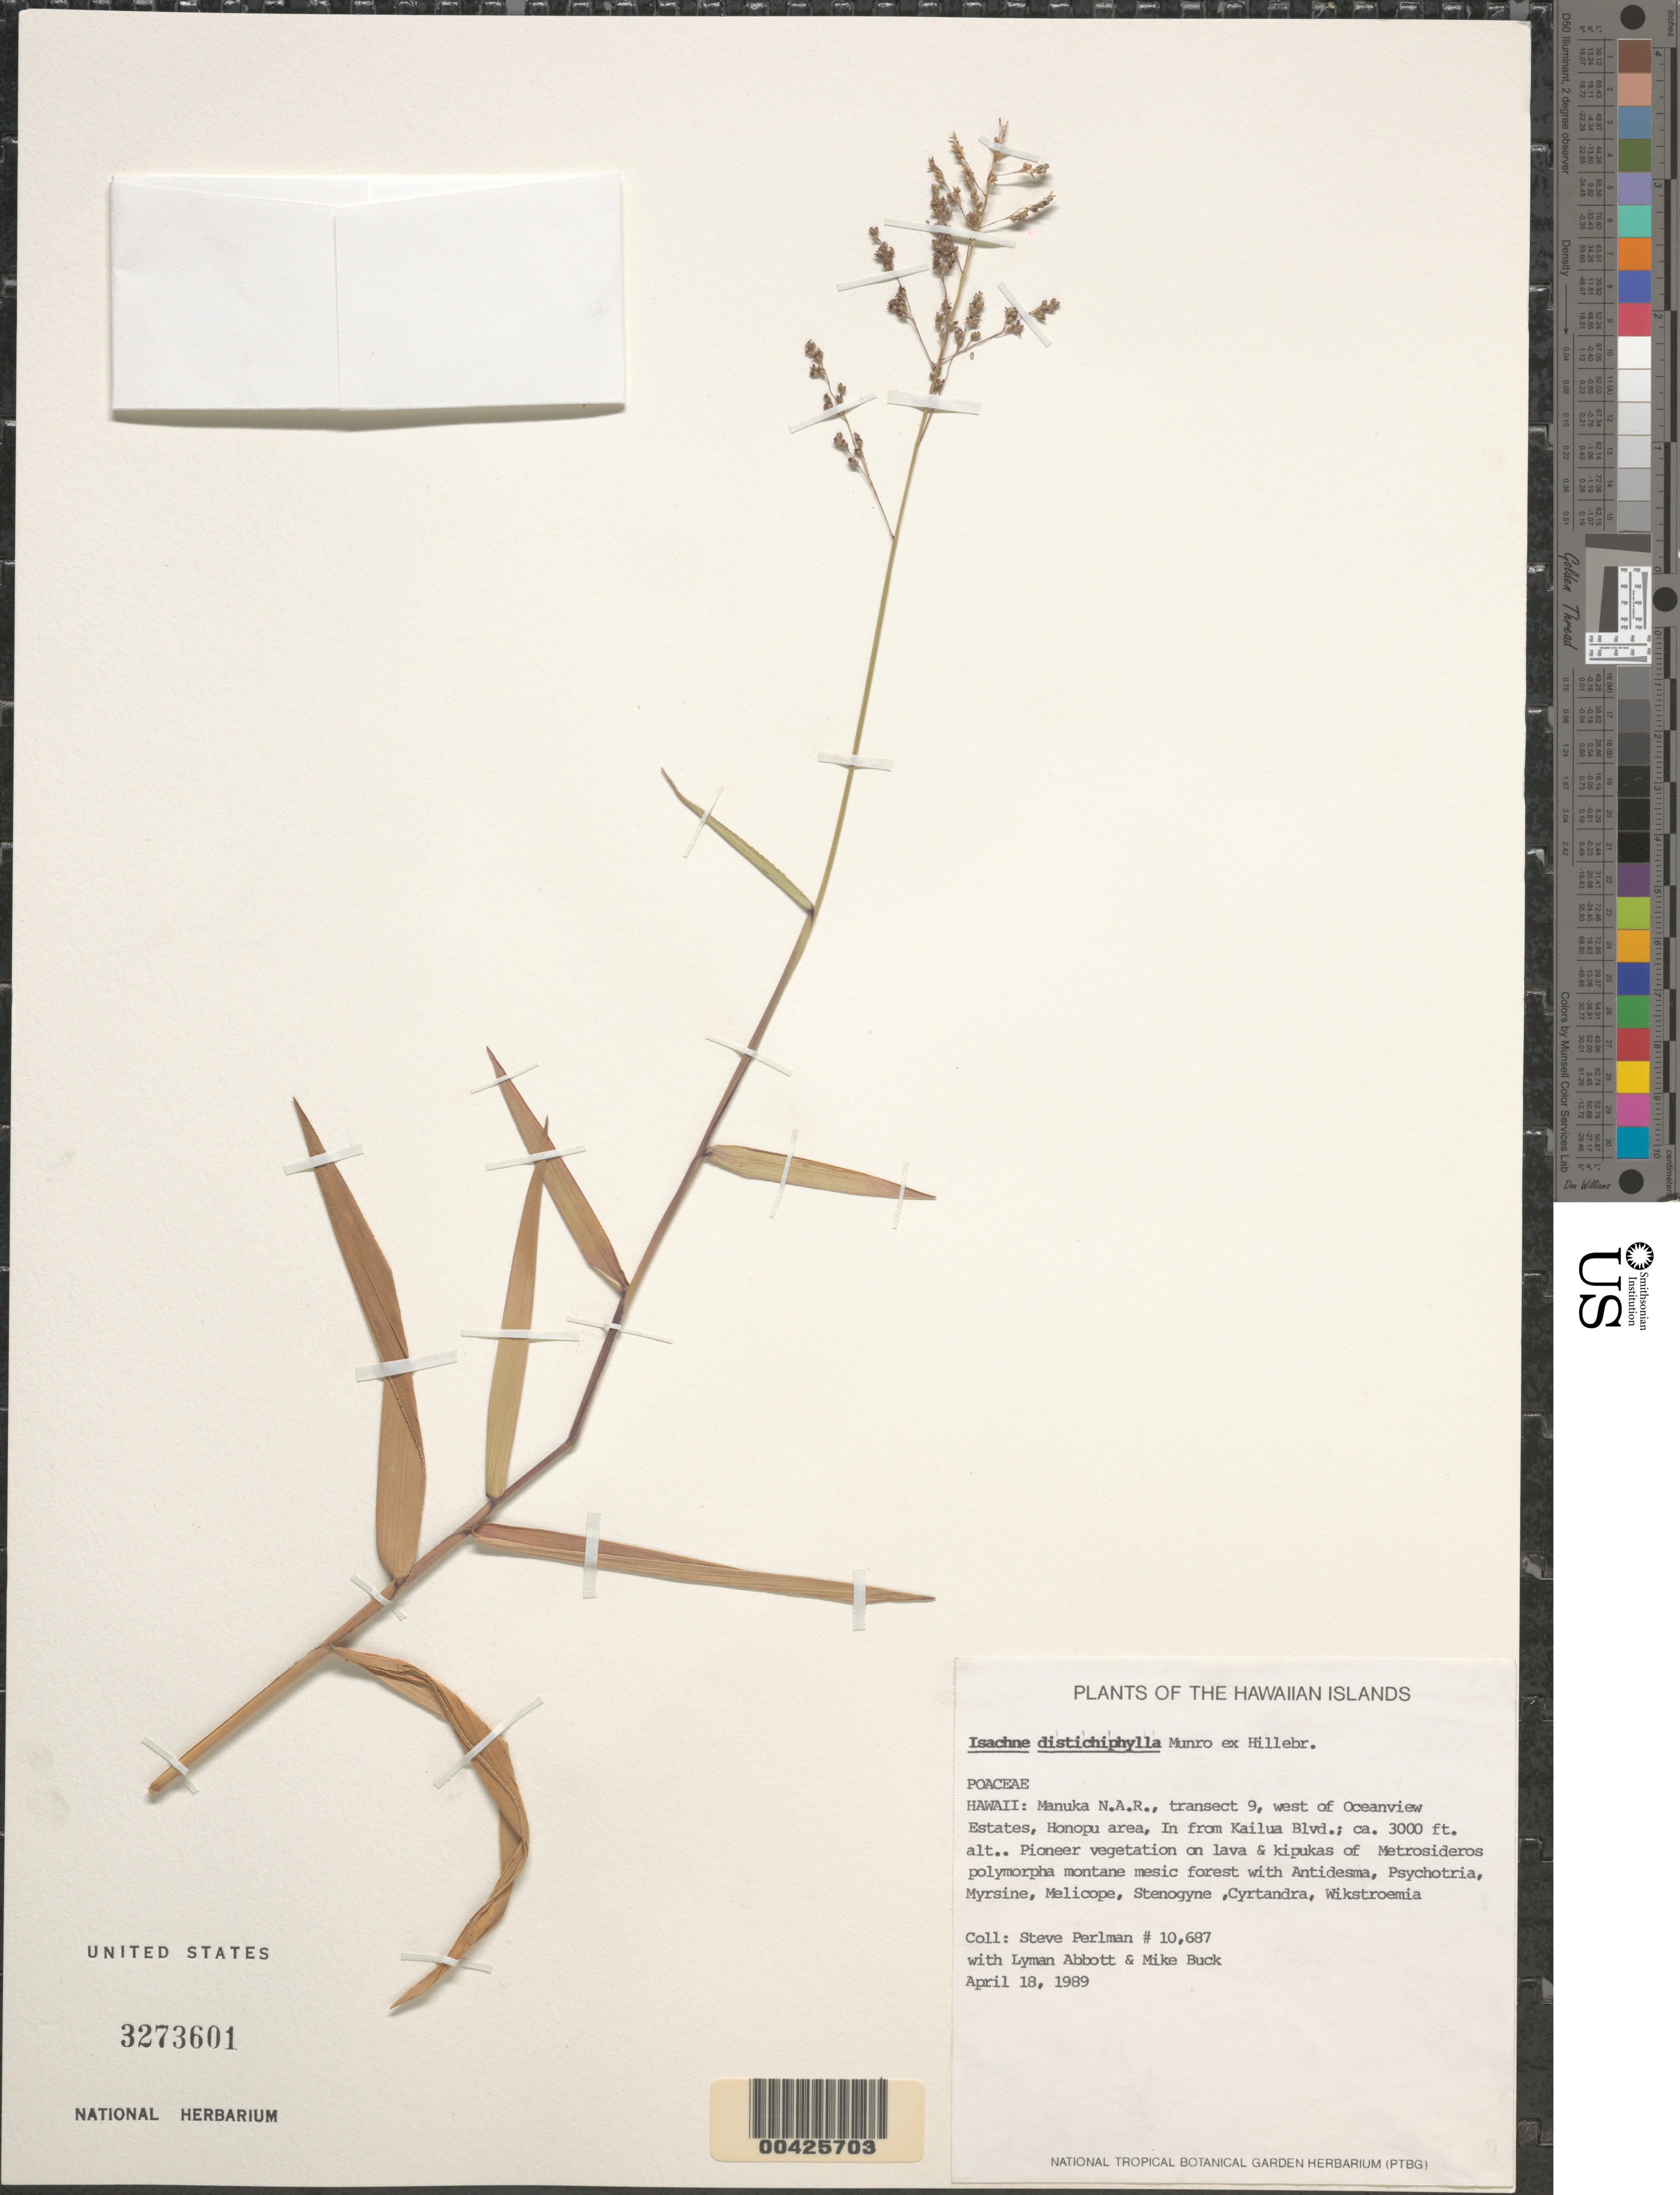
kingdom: Plantae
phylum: Tracheophyta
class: Liliopsida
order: Poales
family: Poaceae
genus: Isachne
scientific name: Isachne distichophylla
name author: Munro ex Hillebr.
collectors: S. P. Perlman, L. Abbott & M. Buck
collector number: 10687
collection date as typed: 18 Apr 1989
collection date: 1989-04-18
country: United States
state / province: Hawaii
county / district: Hawaii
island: Hawaii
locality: Manuka NAR, transect 9, W of Oceanview Estates, Honopu area, in from Kailua Blvd.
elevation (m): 914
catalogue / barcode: US 3273601